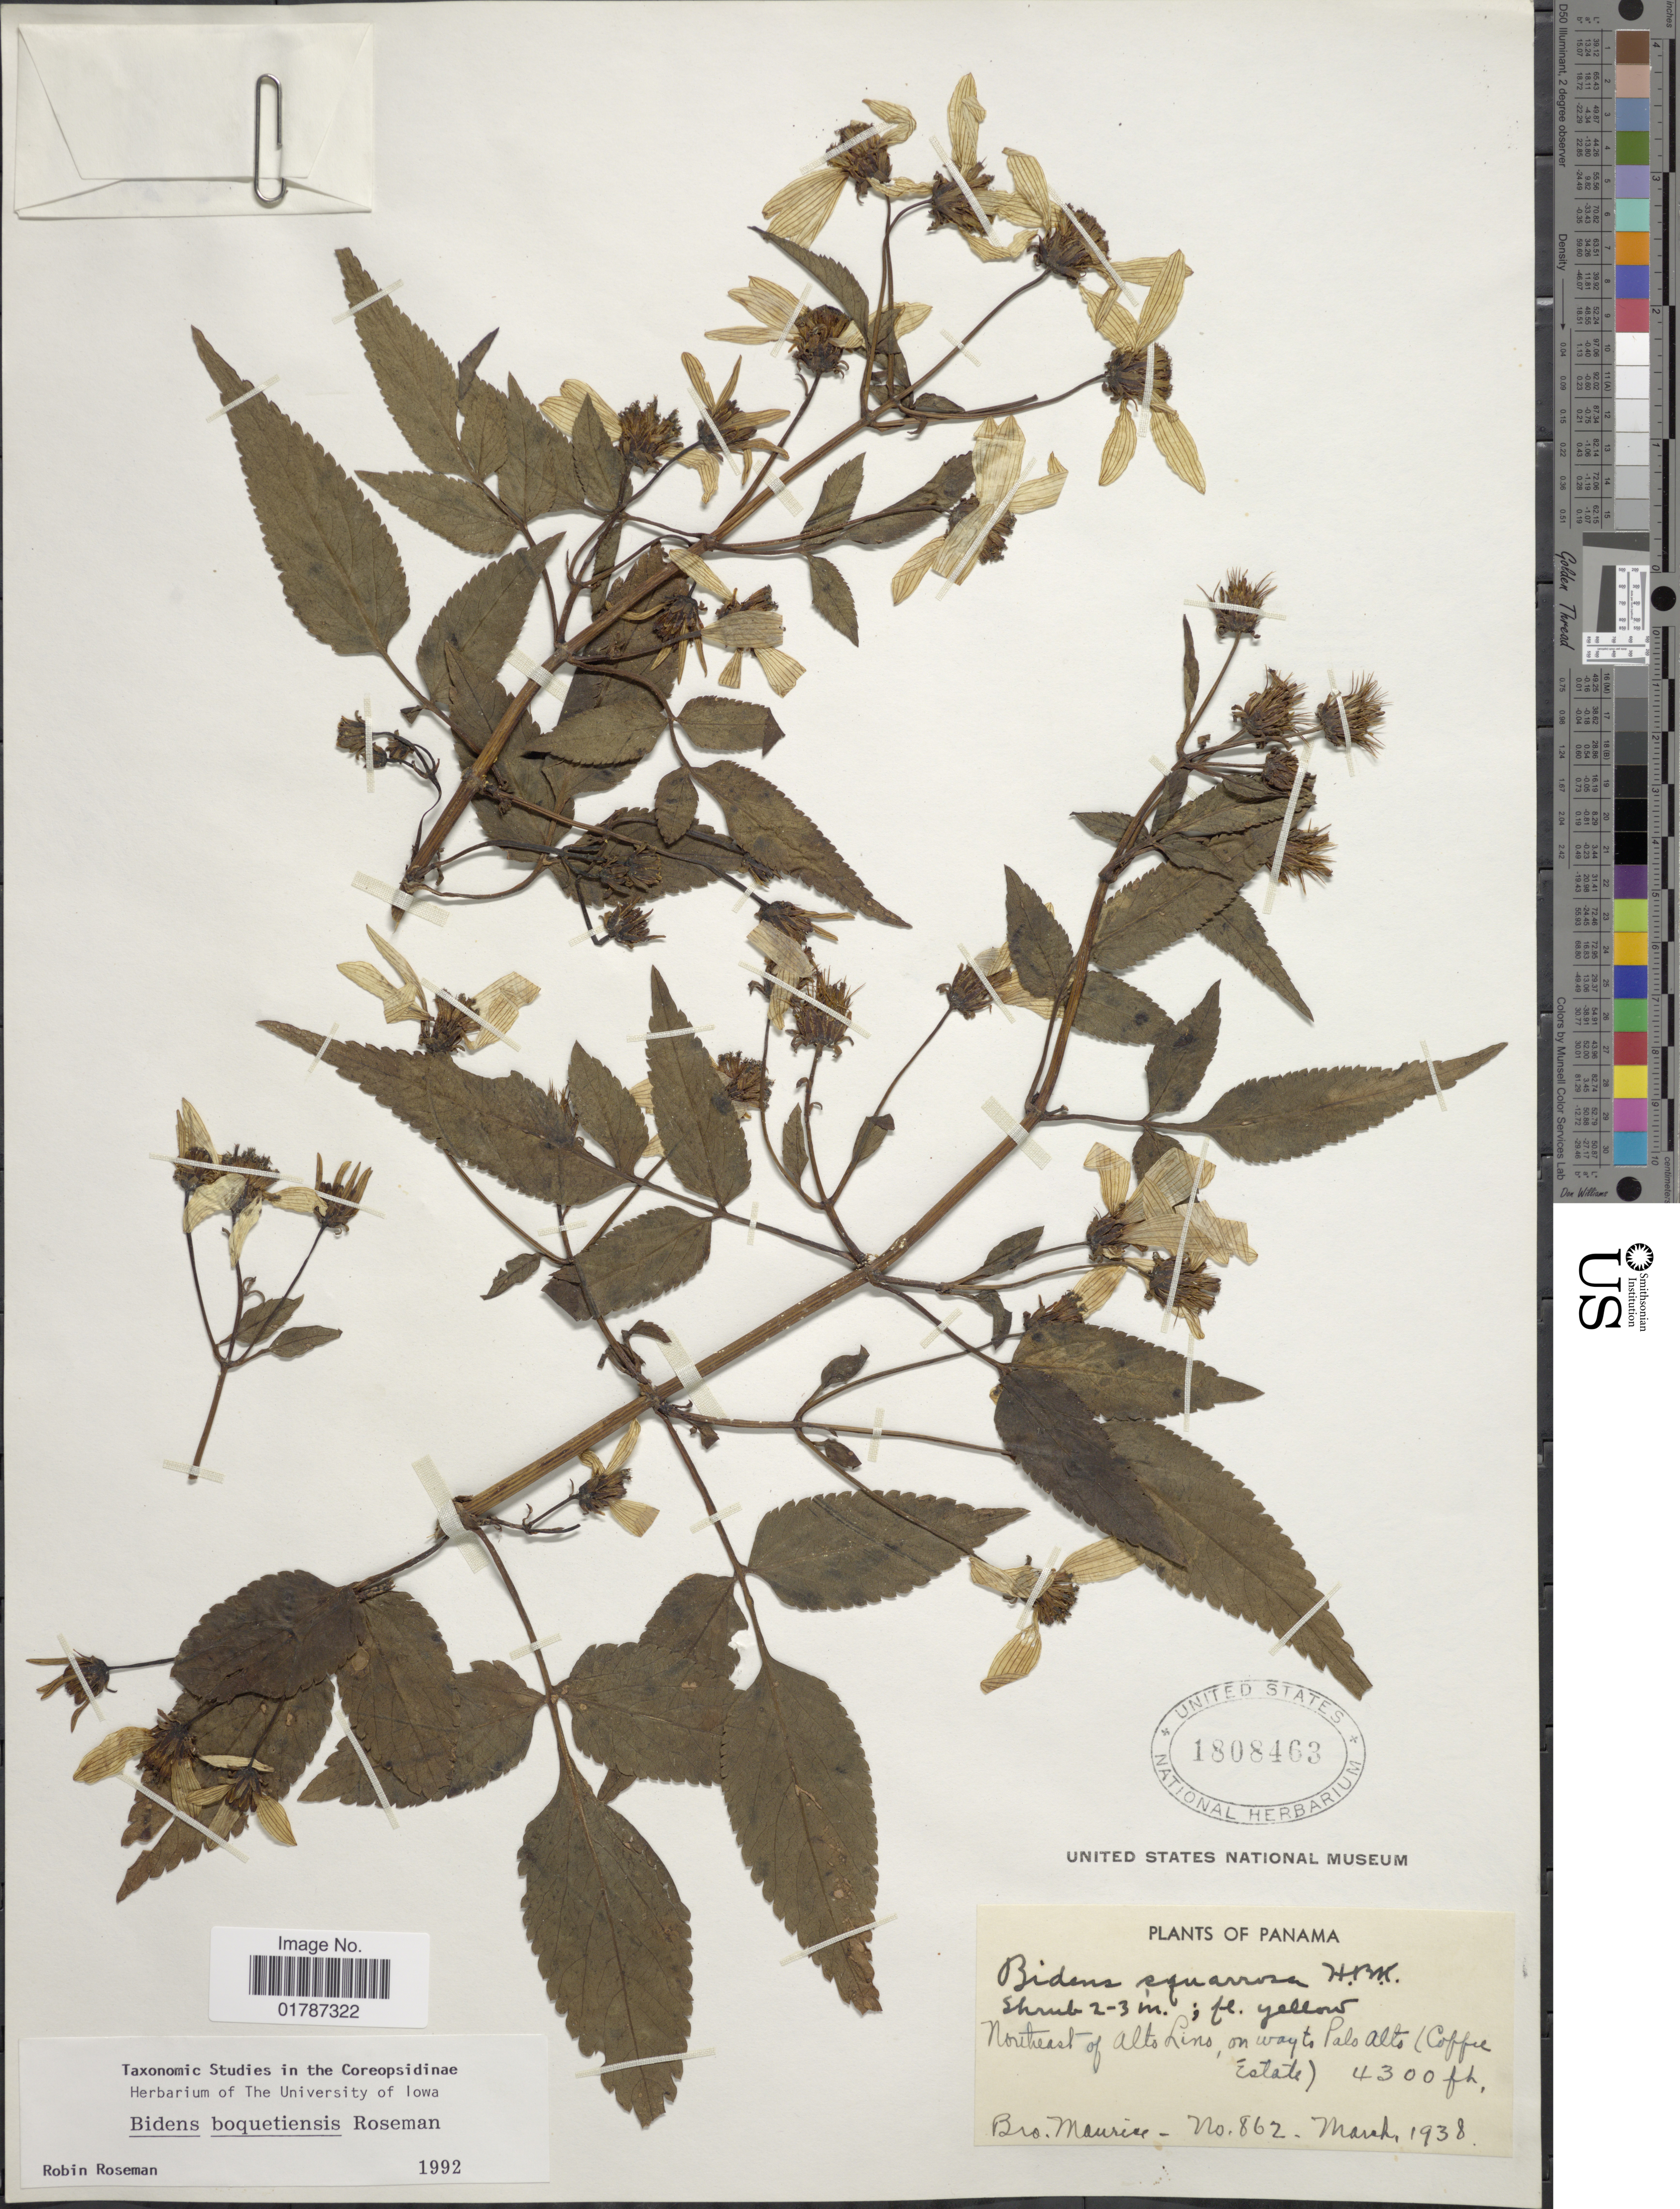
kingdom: Plantae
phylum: Tracheophyta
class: Magnoliopsida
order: Asterales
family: Asteraceae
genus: Bidens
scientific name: Bidens boquetinsis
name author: Roseman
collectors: B. Maurice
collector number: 862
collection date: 1938-03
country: Panama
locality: Northeast of Alto Lino, on way to Palo Alto (Coffee Estate)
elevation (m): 1311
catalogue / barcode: US 1808463